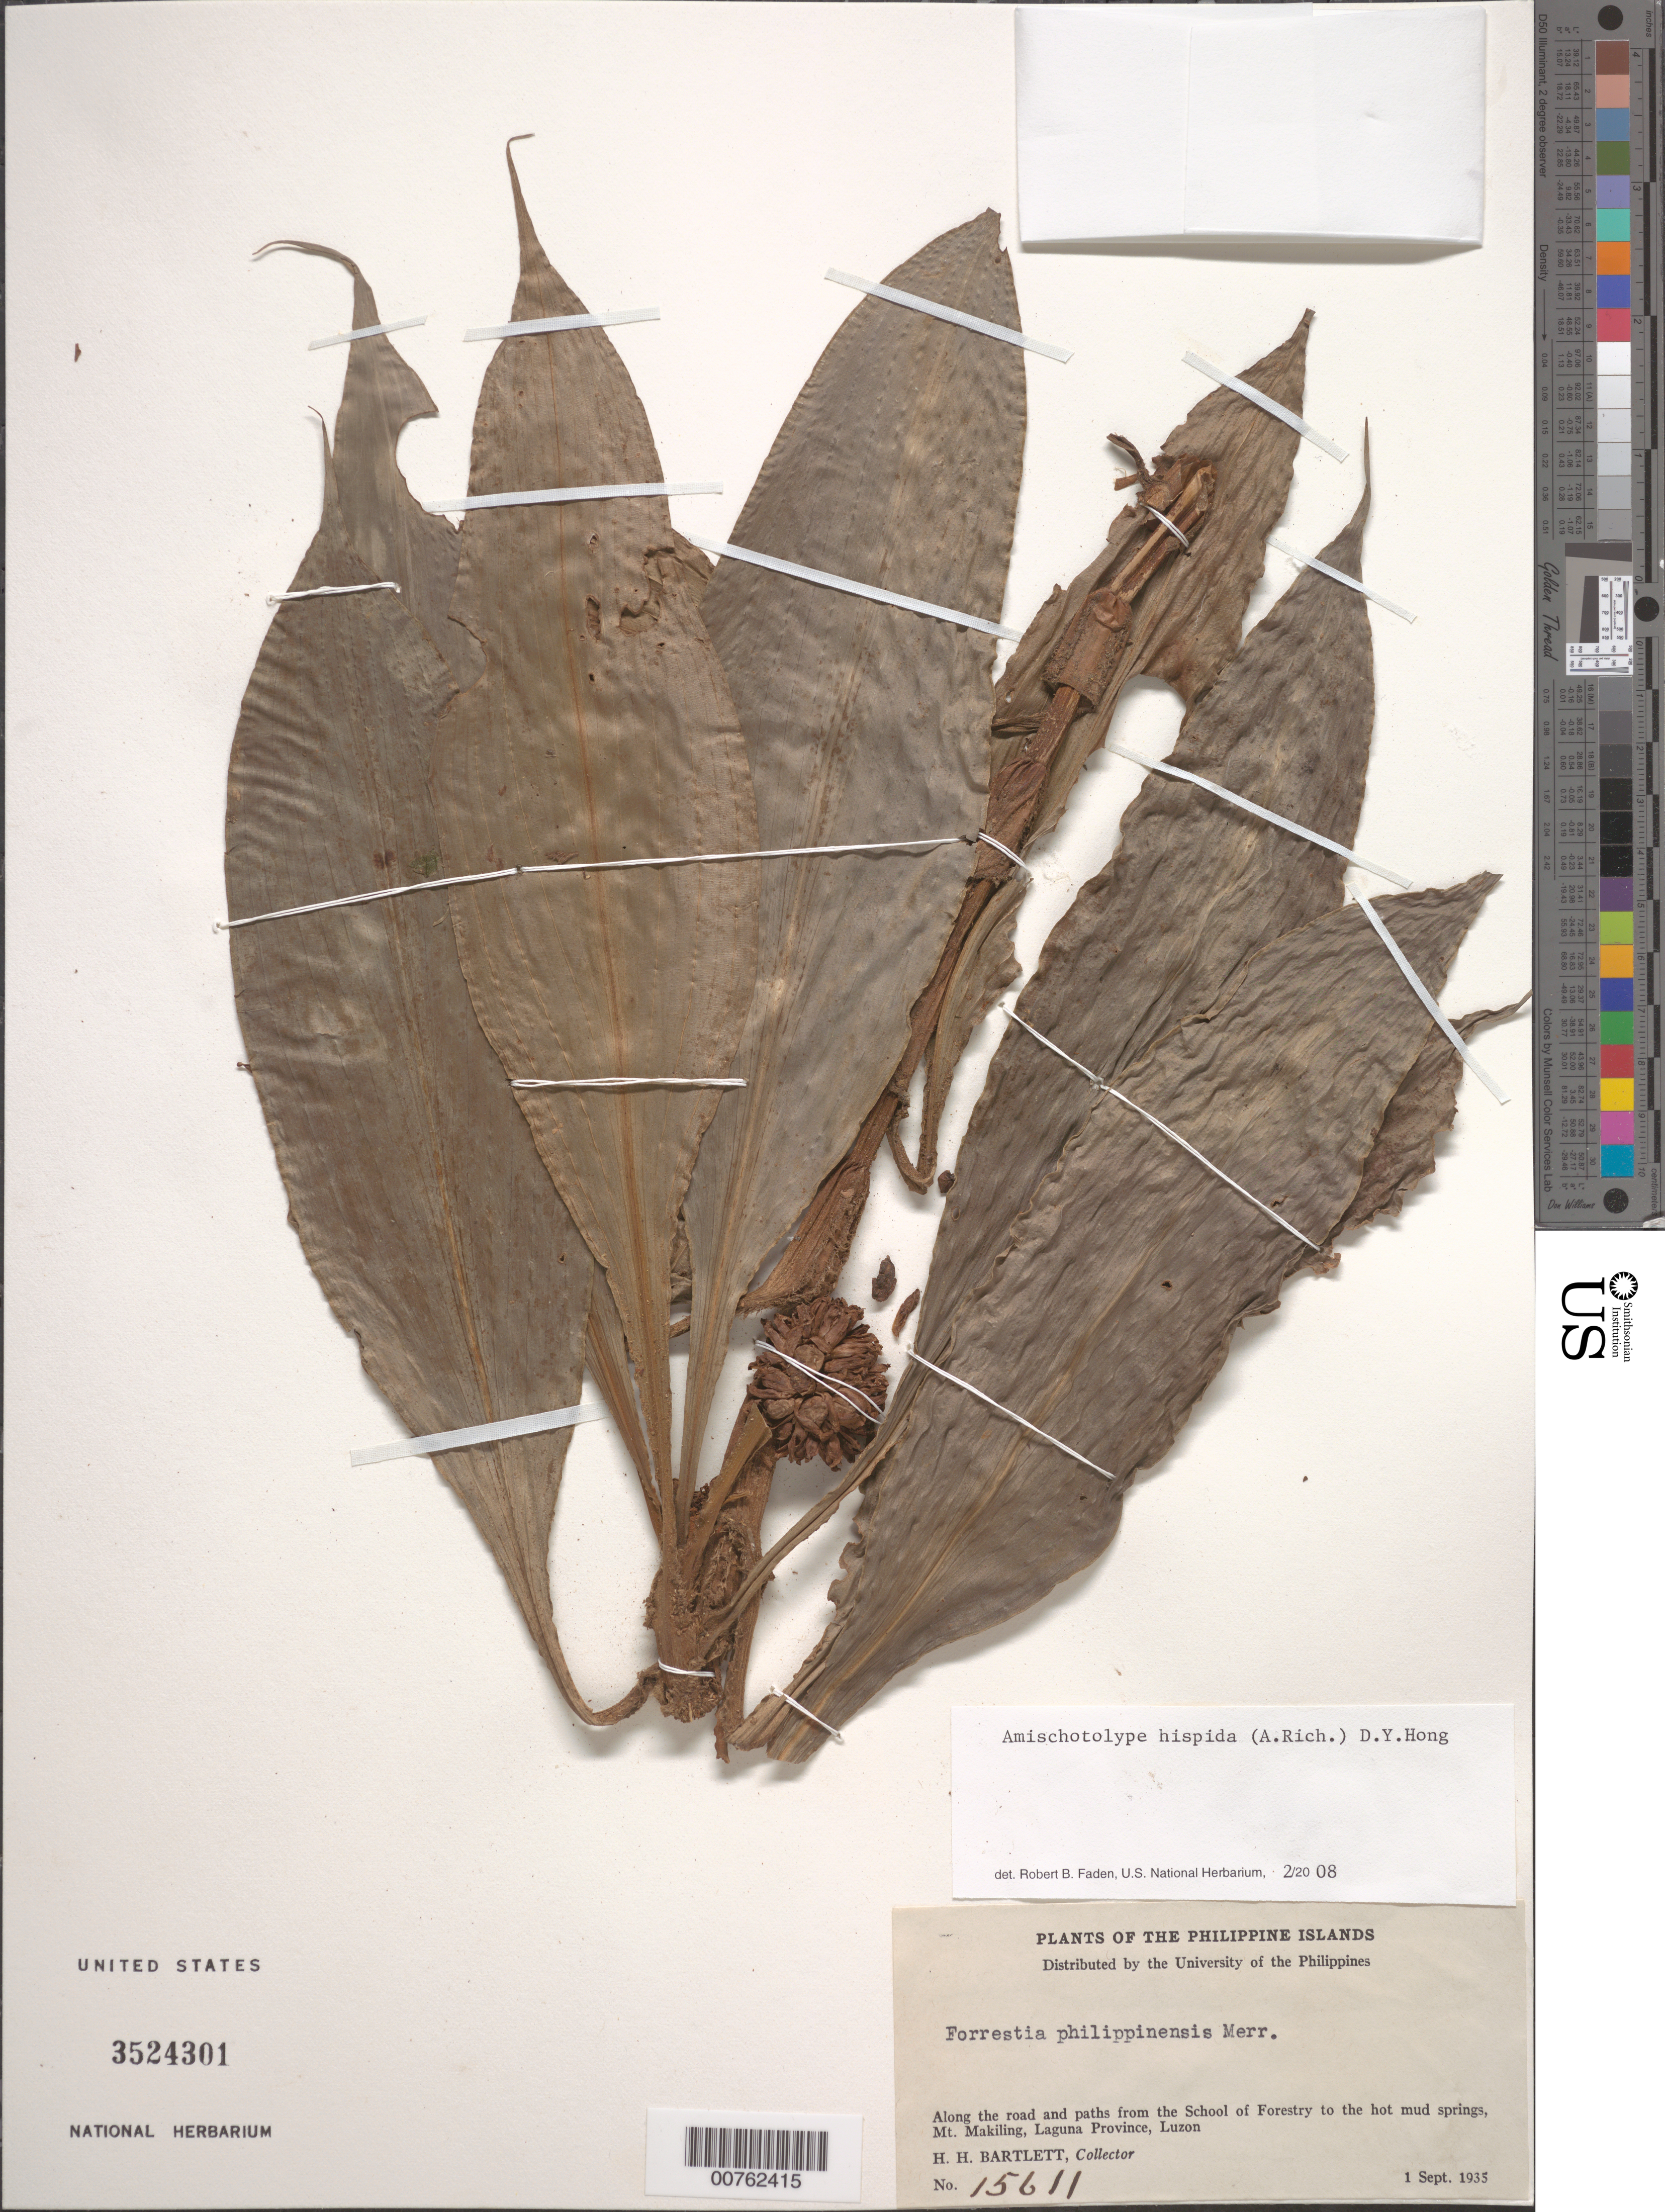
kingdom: Plantae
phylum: Tracheophyta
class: Liliopsida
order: Commelinales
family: Commelinaceae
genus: Amischotolype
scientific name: Amischotolype hispida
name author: (A. Rich.) D.Y. Hong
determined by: Faden, Robert B., (US), Smithsonian Institution - National Museum of Natural History (UNITED STATES)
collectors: H. H. Bartlett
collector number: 15611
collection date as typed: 01 Sep 1935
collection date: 1935-09-01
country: Philippines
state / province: Calabarzon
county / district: Laguna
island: Luzon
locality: Along the road and paths from the School of Forestry to the hot mud springs, Mt. Makiling.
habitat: Along the road and paths from the School of Forestry to the hot mud springs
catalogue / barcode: US 3524301